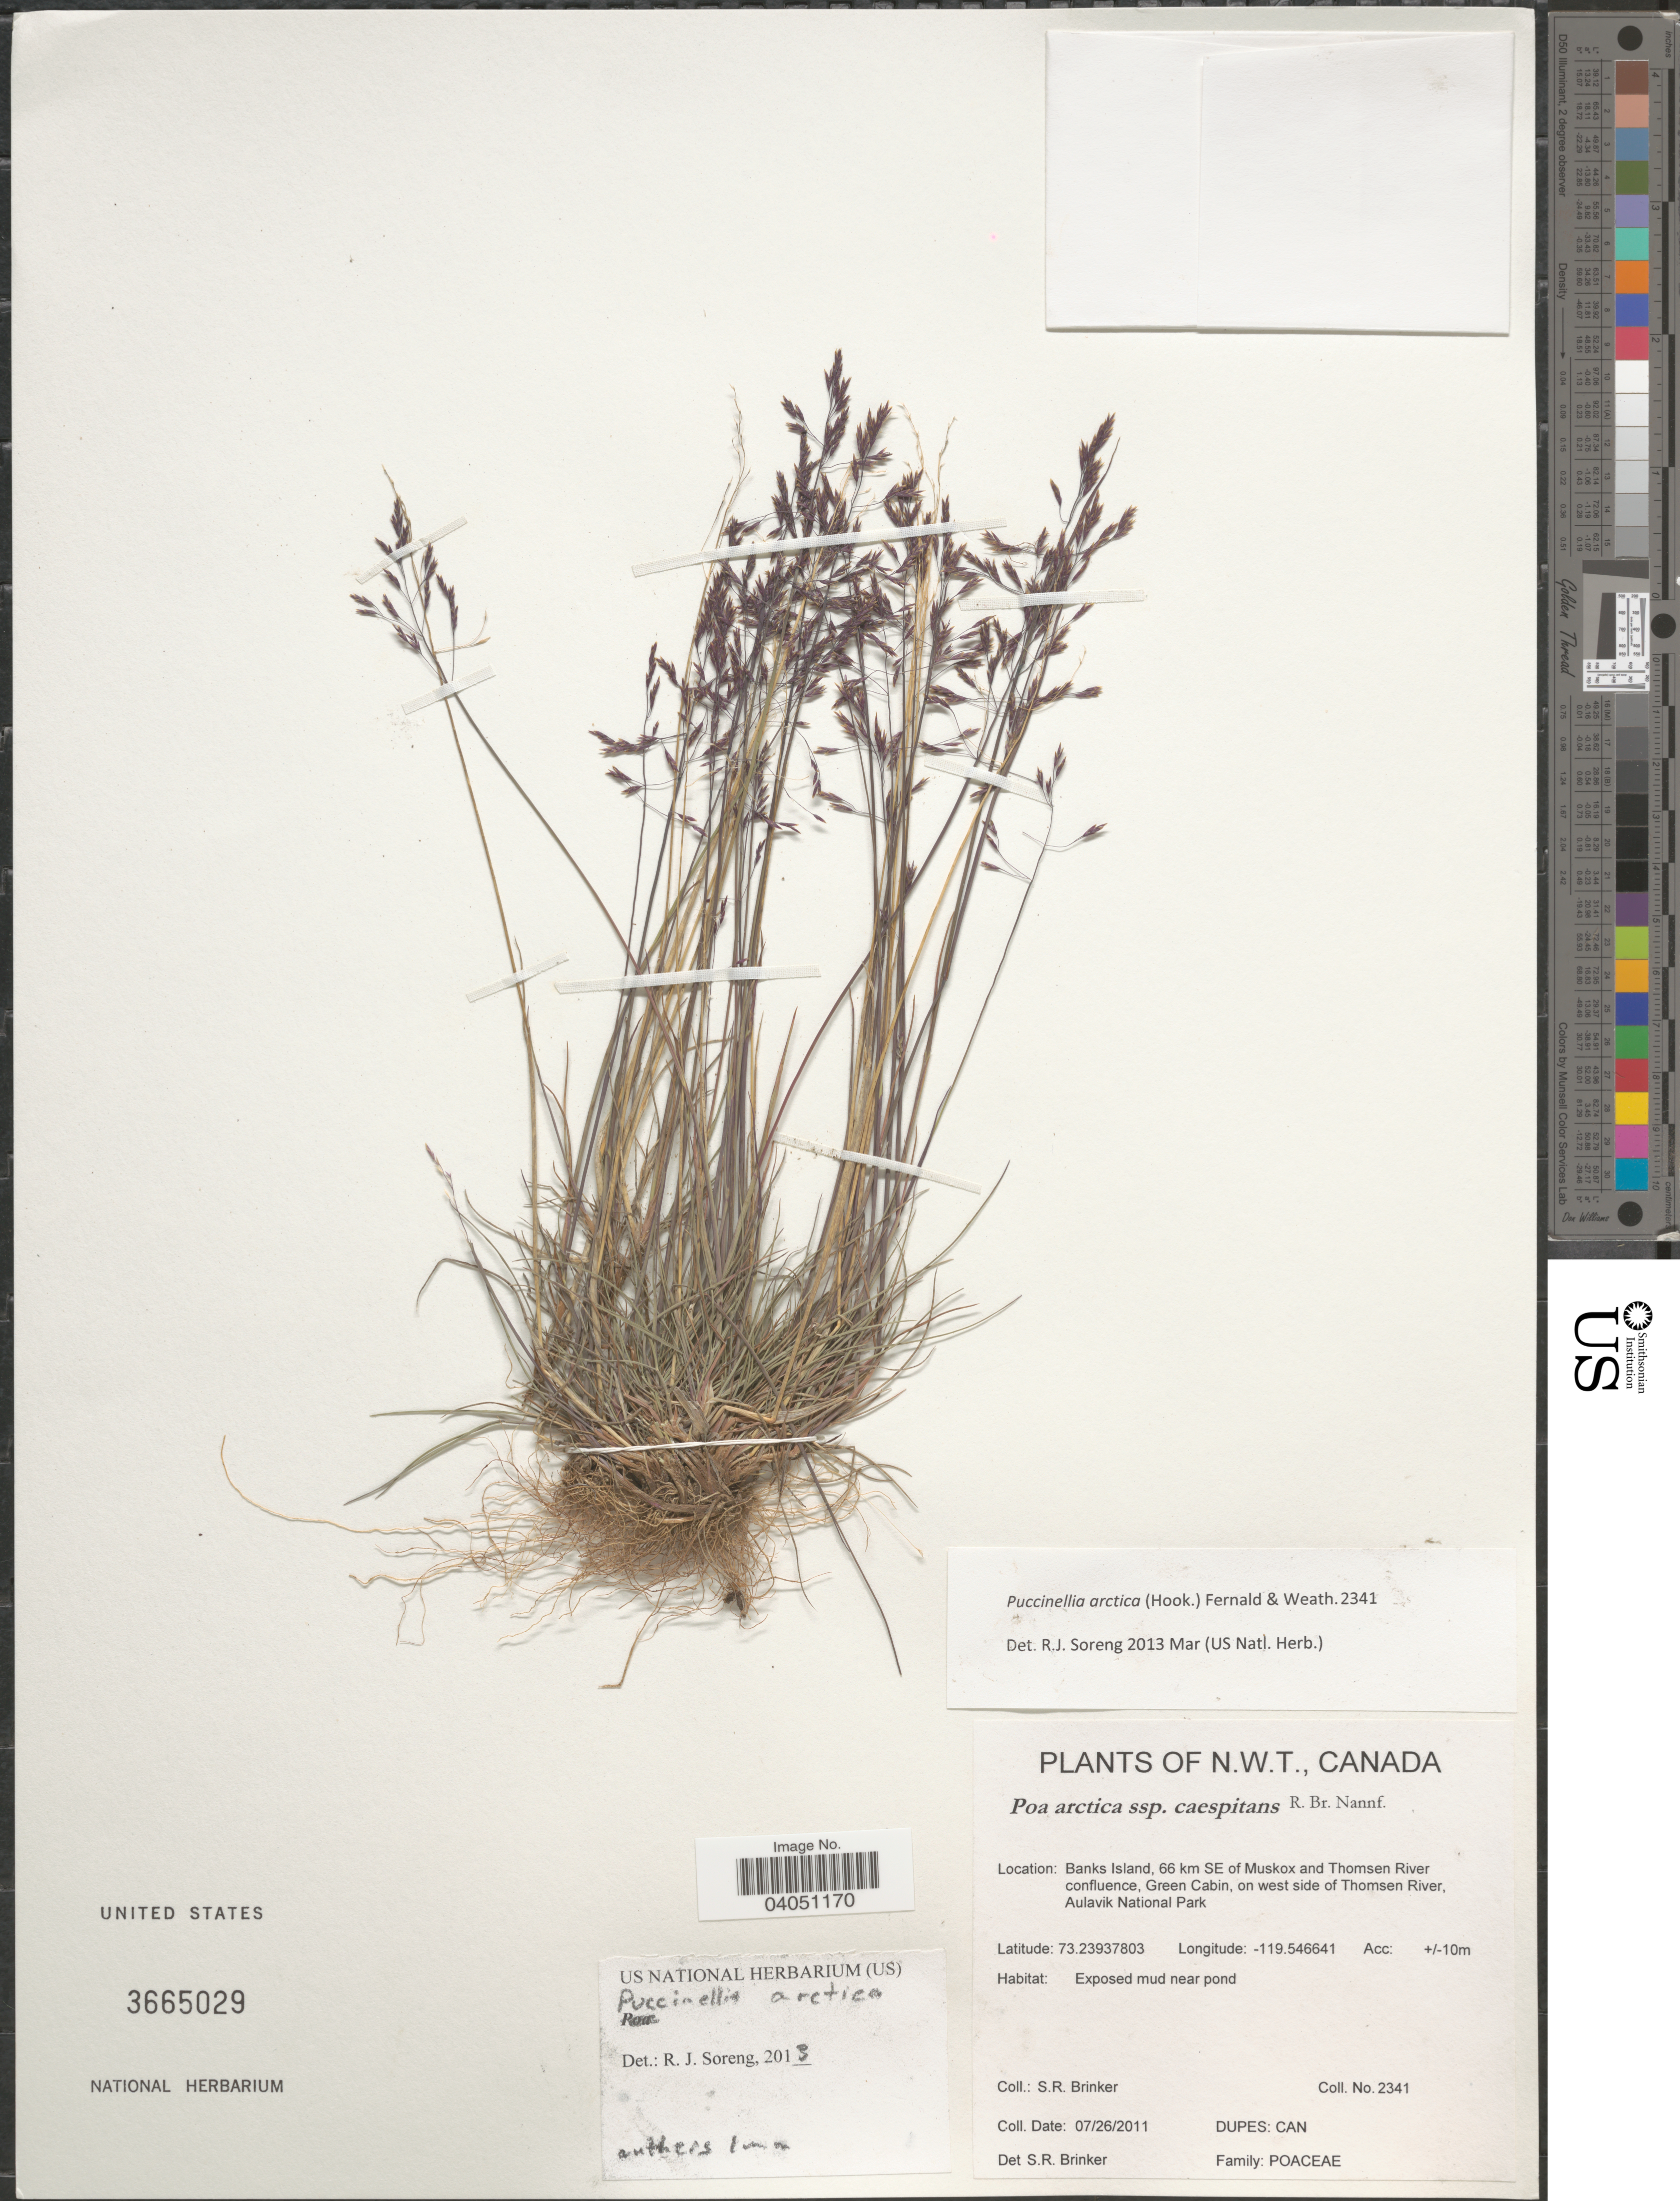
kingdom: Plantae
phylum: Tracheophyta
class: Liliopsida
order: Poales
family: Poaceae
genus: Puccinellia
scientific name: Puccinellia arctica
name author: (Hook.) & Weath.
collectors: S. Brinker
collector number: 2341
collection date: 2011-07-26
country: Canada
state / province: Northwest Territories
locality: Banks Island, 66 km SE of Muskox and Thomsen River confluence, Green Cabin, on west side of Thomsen River, Aulavik National Park.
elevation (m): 10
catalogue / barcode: US 3665029